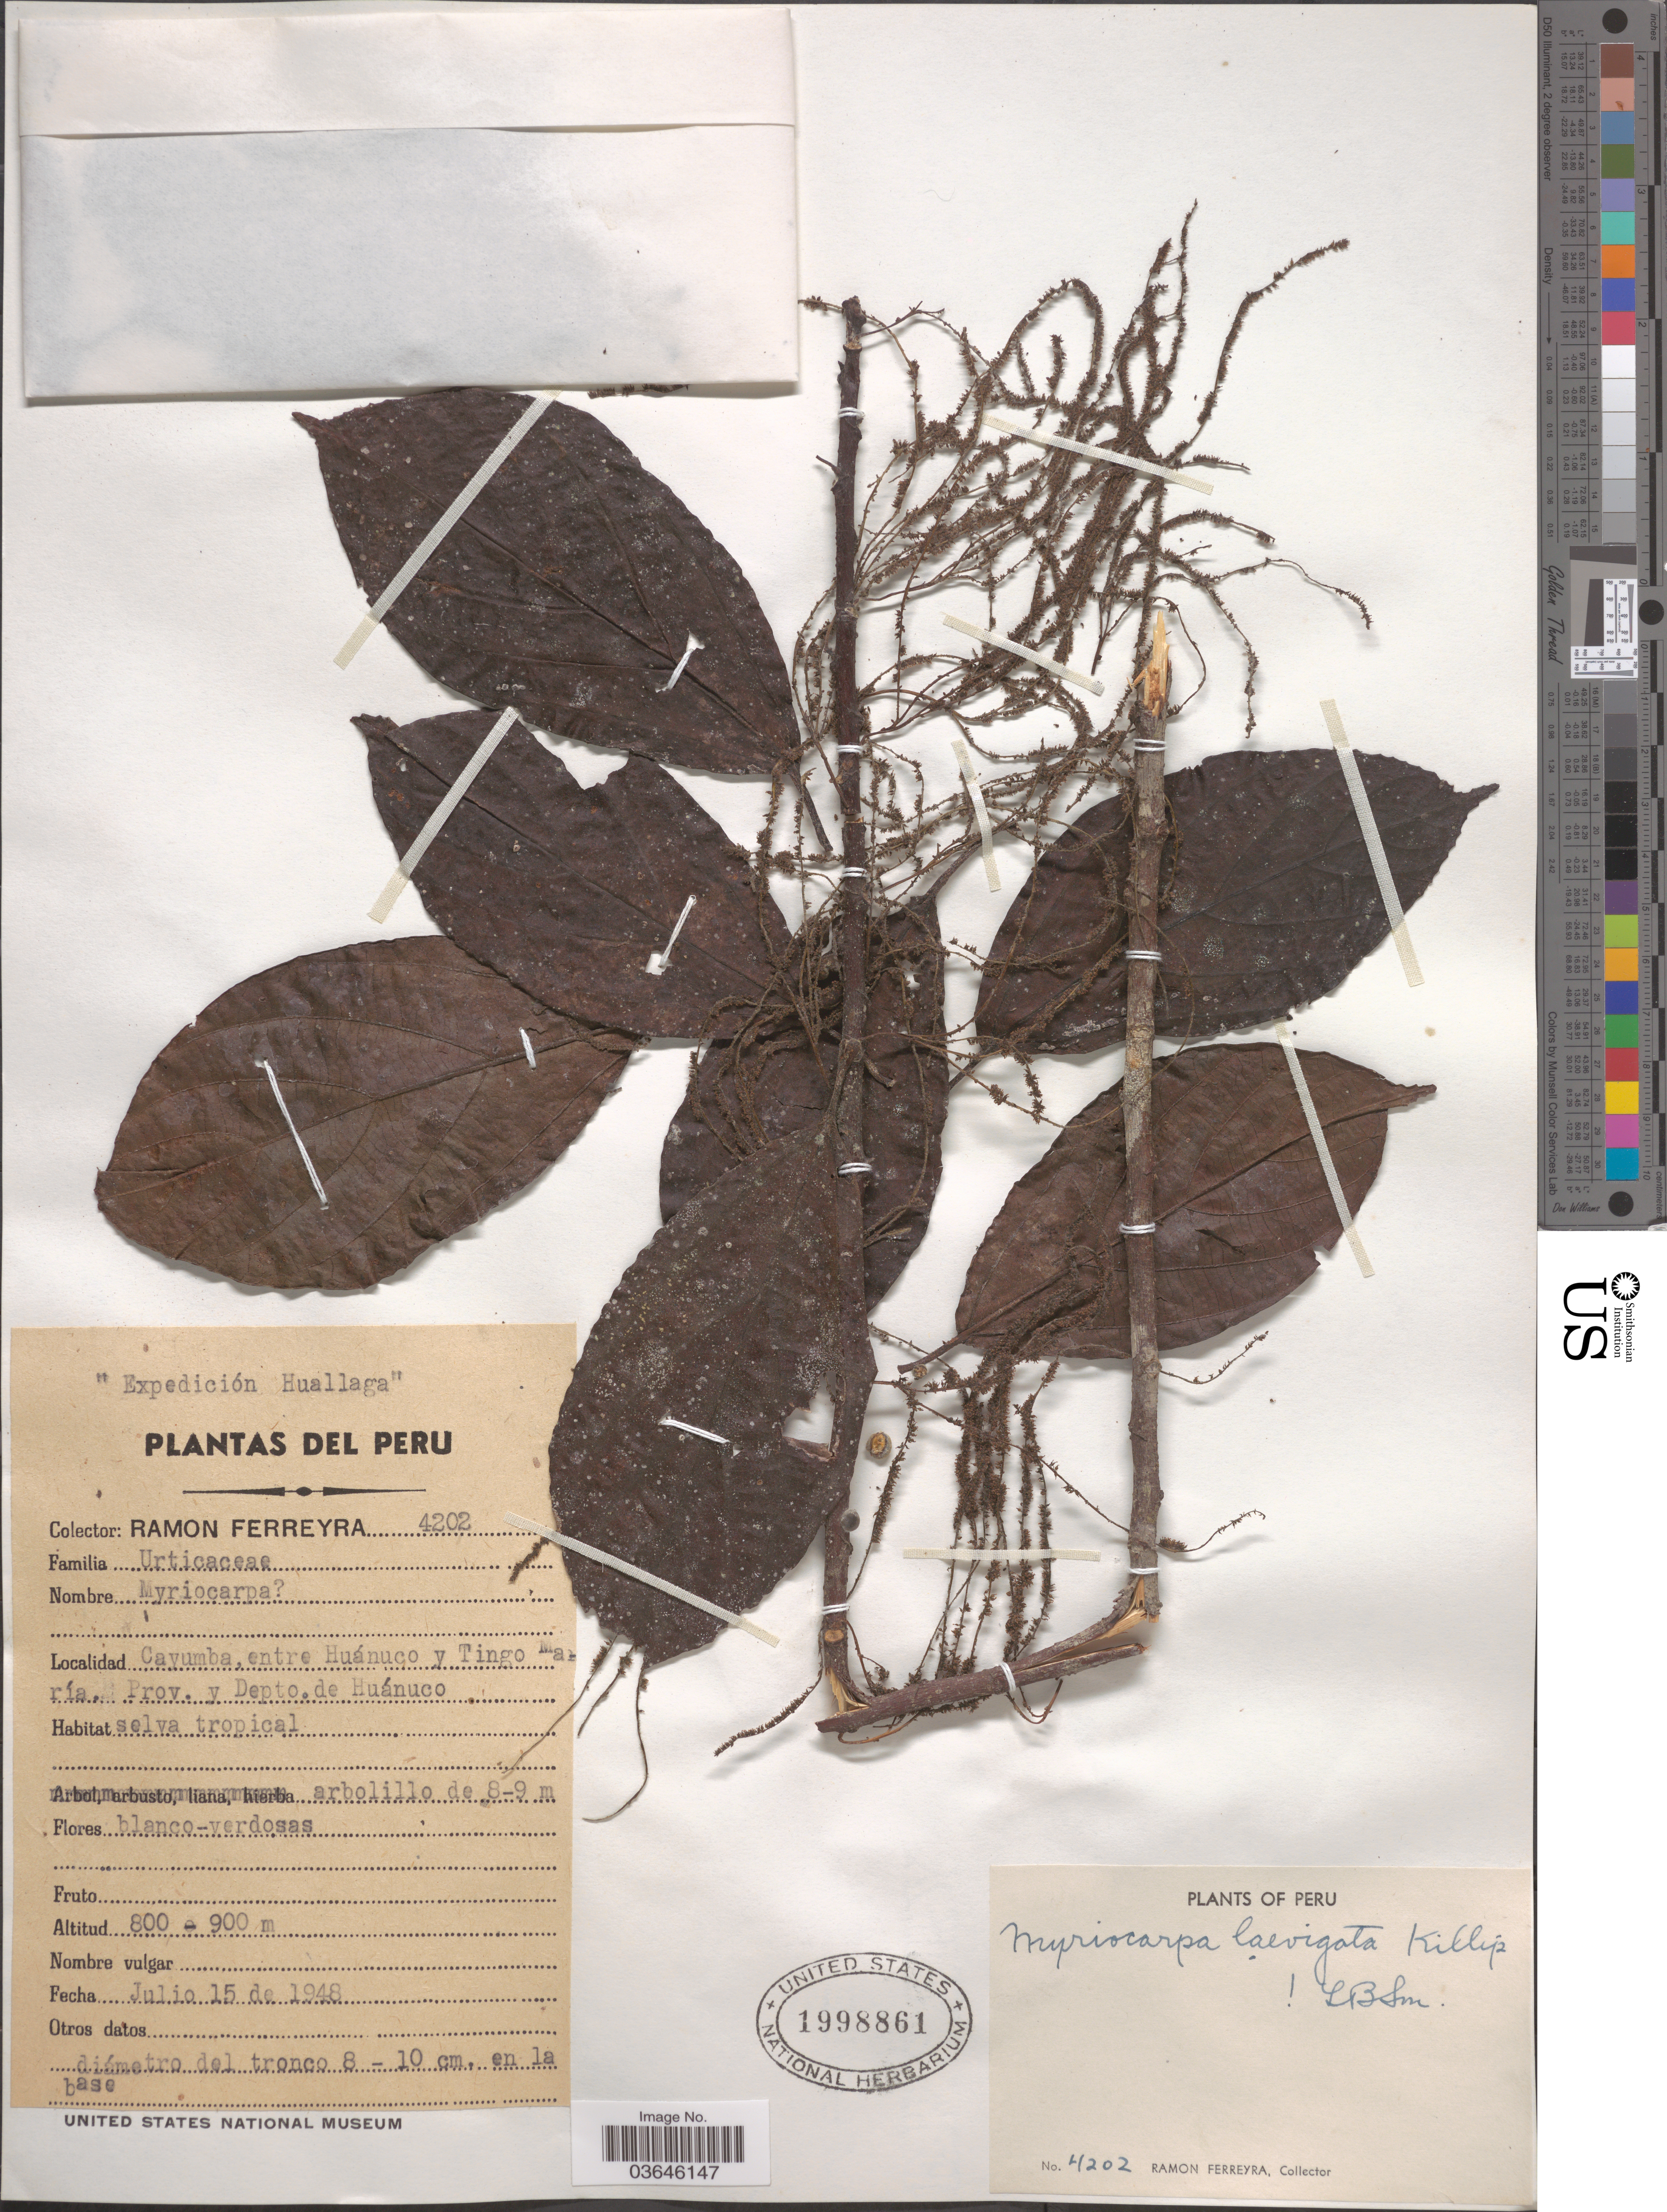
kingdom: Plantae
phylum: Tracheophyta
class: Magnoliopsida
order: Rosales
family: Urticaceae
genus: Myriocarpa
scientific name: Myriocarpa laevigata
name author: Killip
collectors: R. A. Ferreyra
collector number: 4202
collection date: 1948-07-15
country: Peru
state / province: Huánuco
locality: Cayumba, entre Huánuco y Tingo María. Prov. y Depto. de Huánuco.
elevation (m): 800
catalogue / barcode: US 1998861